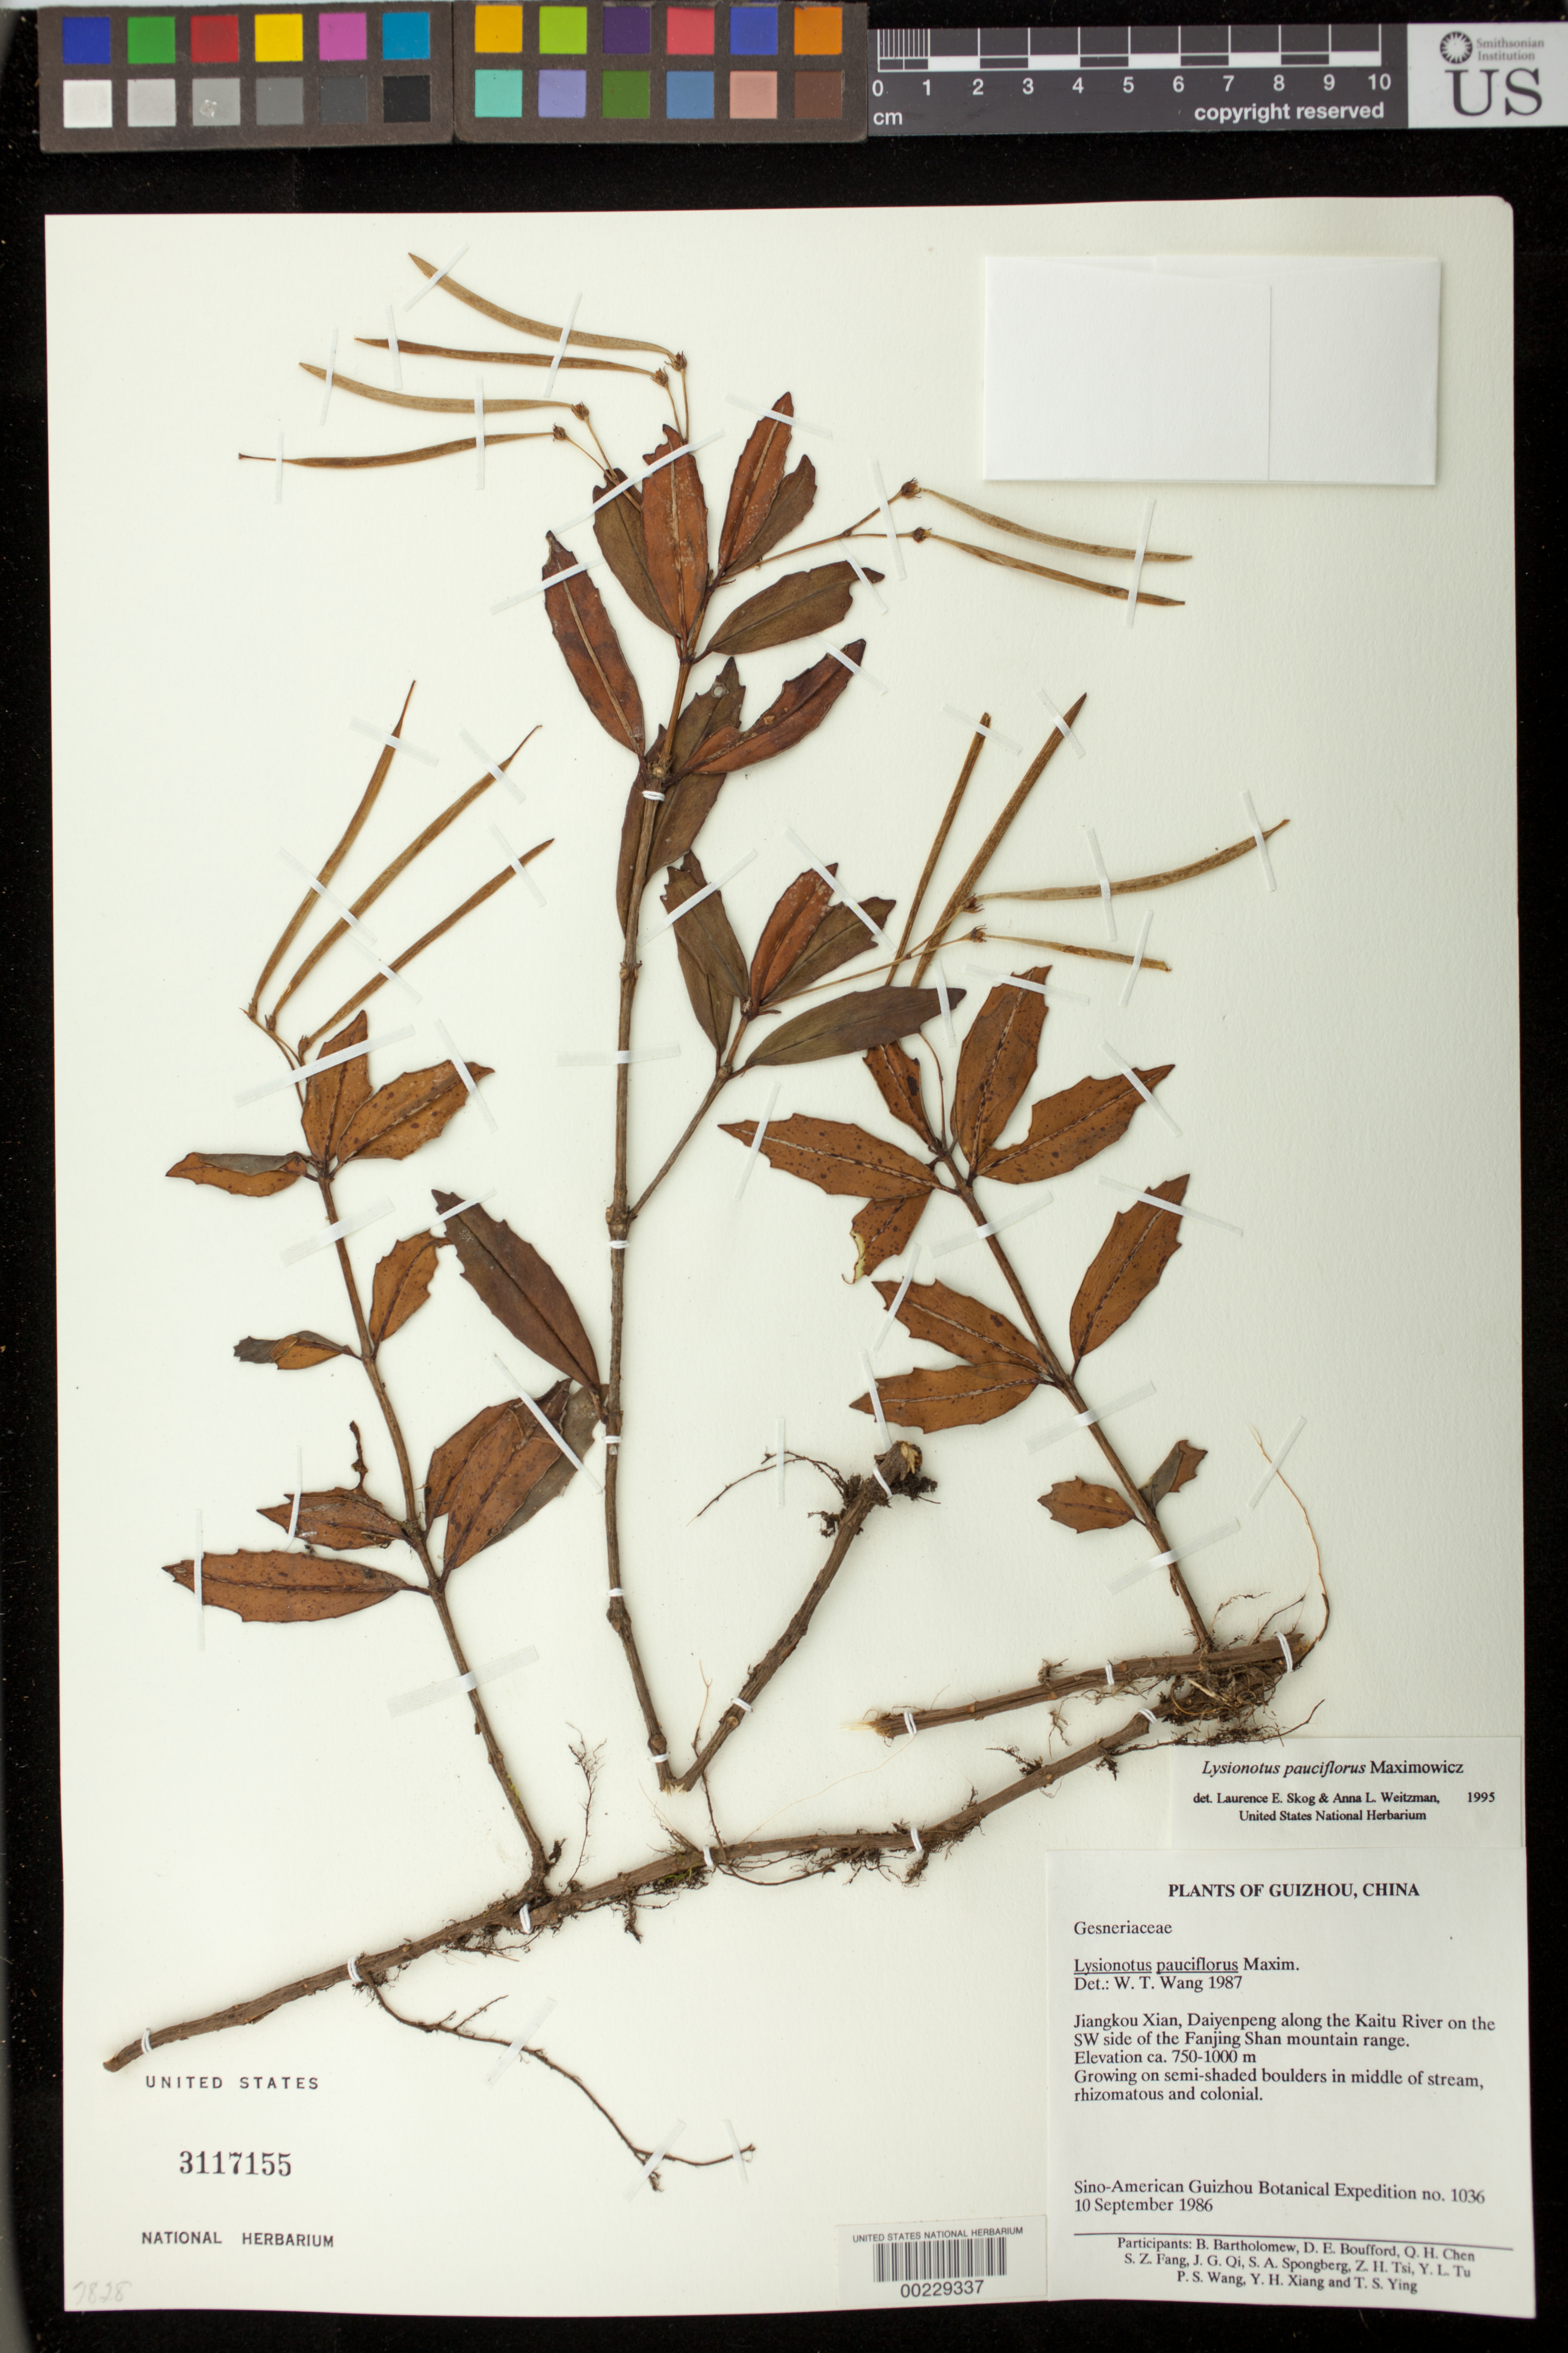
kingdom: Plantae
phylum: Tracheophyta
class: Magnoliopsida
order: Lamiales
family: Gesneriaceae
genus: Lysionotus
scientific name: Lysionotus pauciflorus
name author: Maxim.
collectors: Sino-Amer. Guizhou Bot. Exped.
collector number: S-AGBE 1036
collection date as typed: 10 Sep 1986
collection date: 1986-09-10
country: China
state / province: Guizhou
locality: Jiangkou xian, daiyenpeng along the kaitu river on the sw side of the fanjing shan mountain range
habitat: Growing on semi-shaded boulders in middle of stream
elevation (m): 750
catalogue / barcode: US 3117155